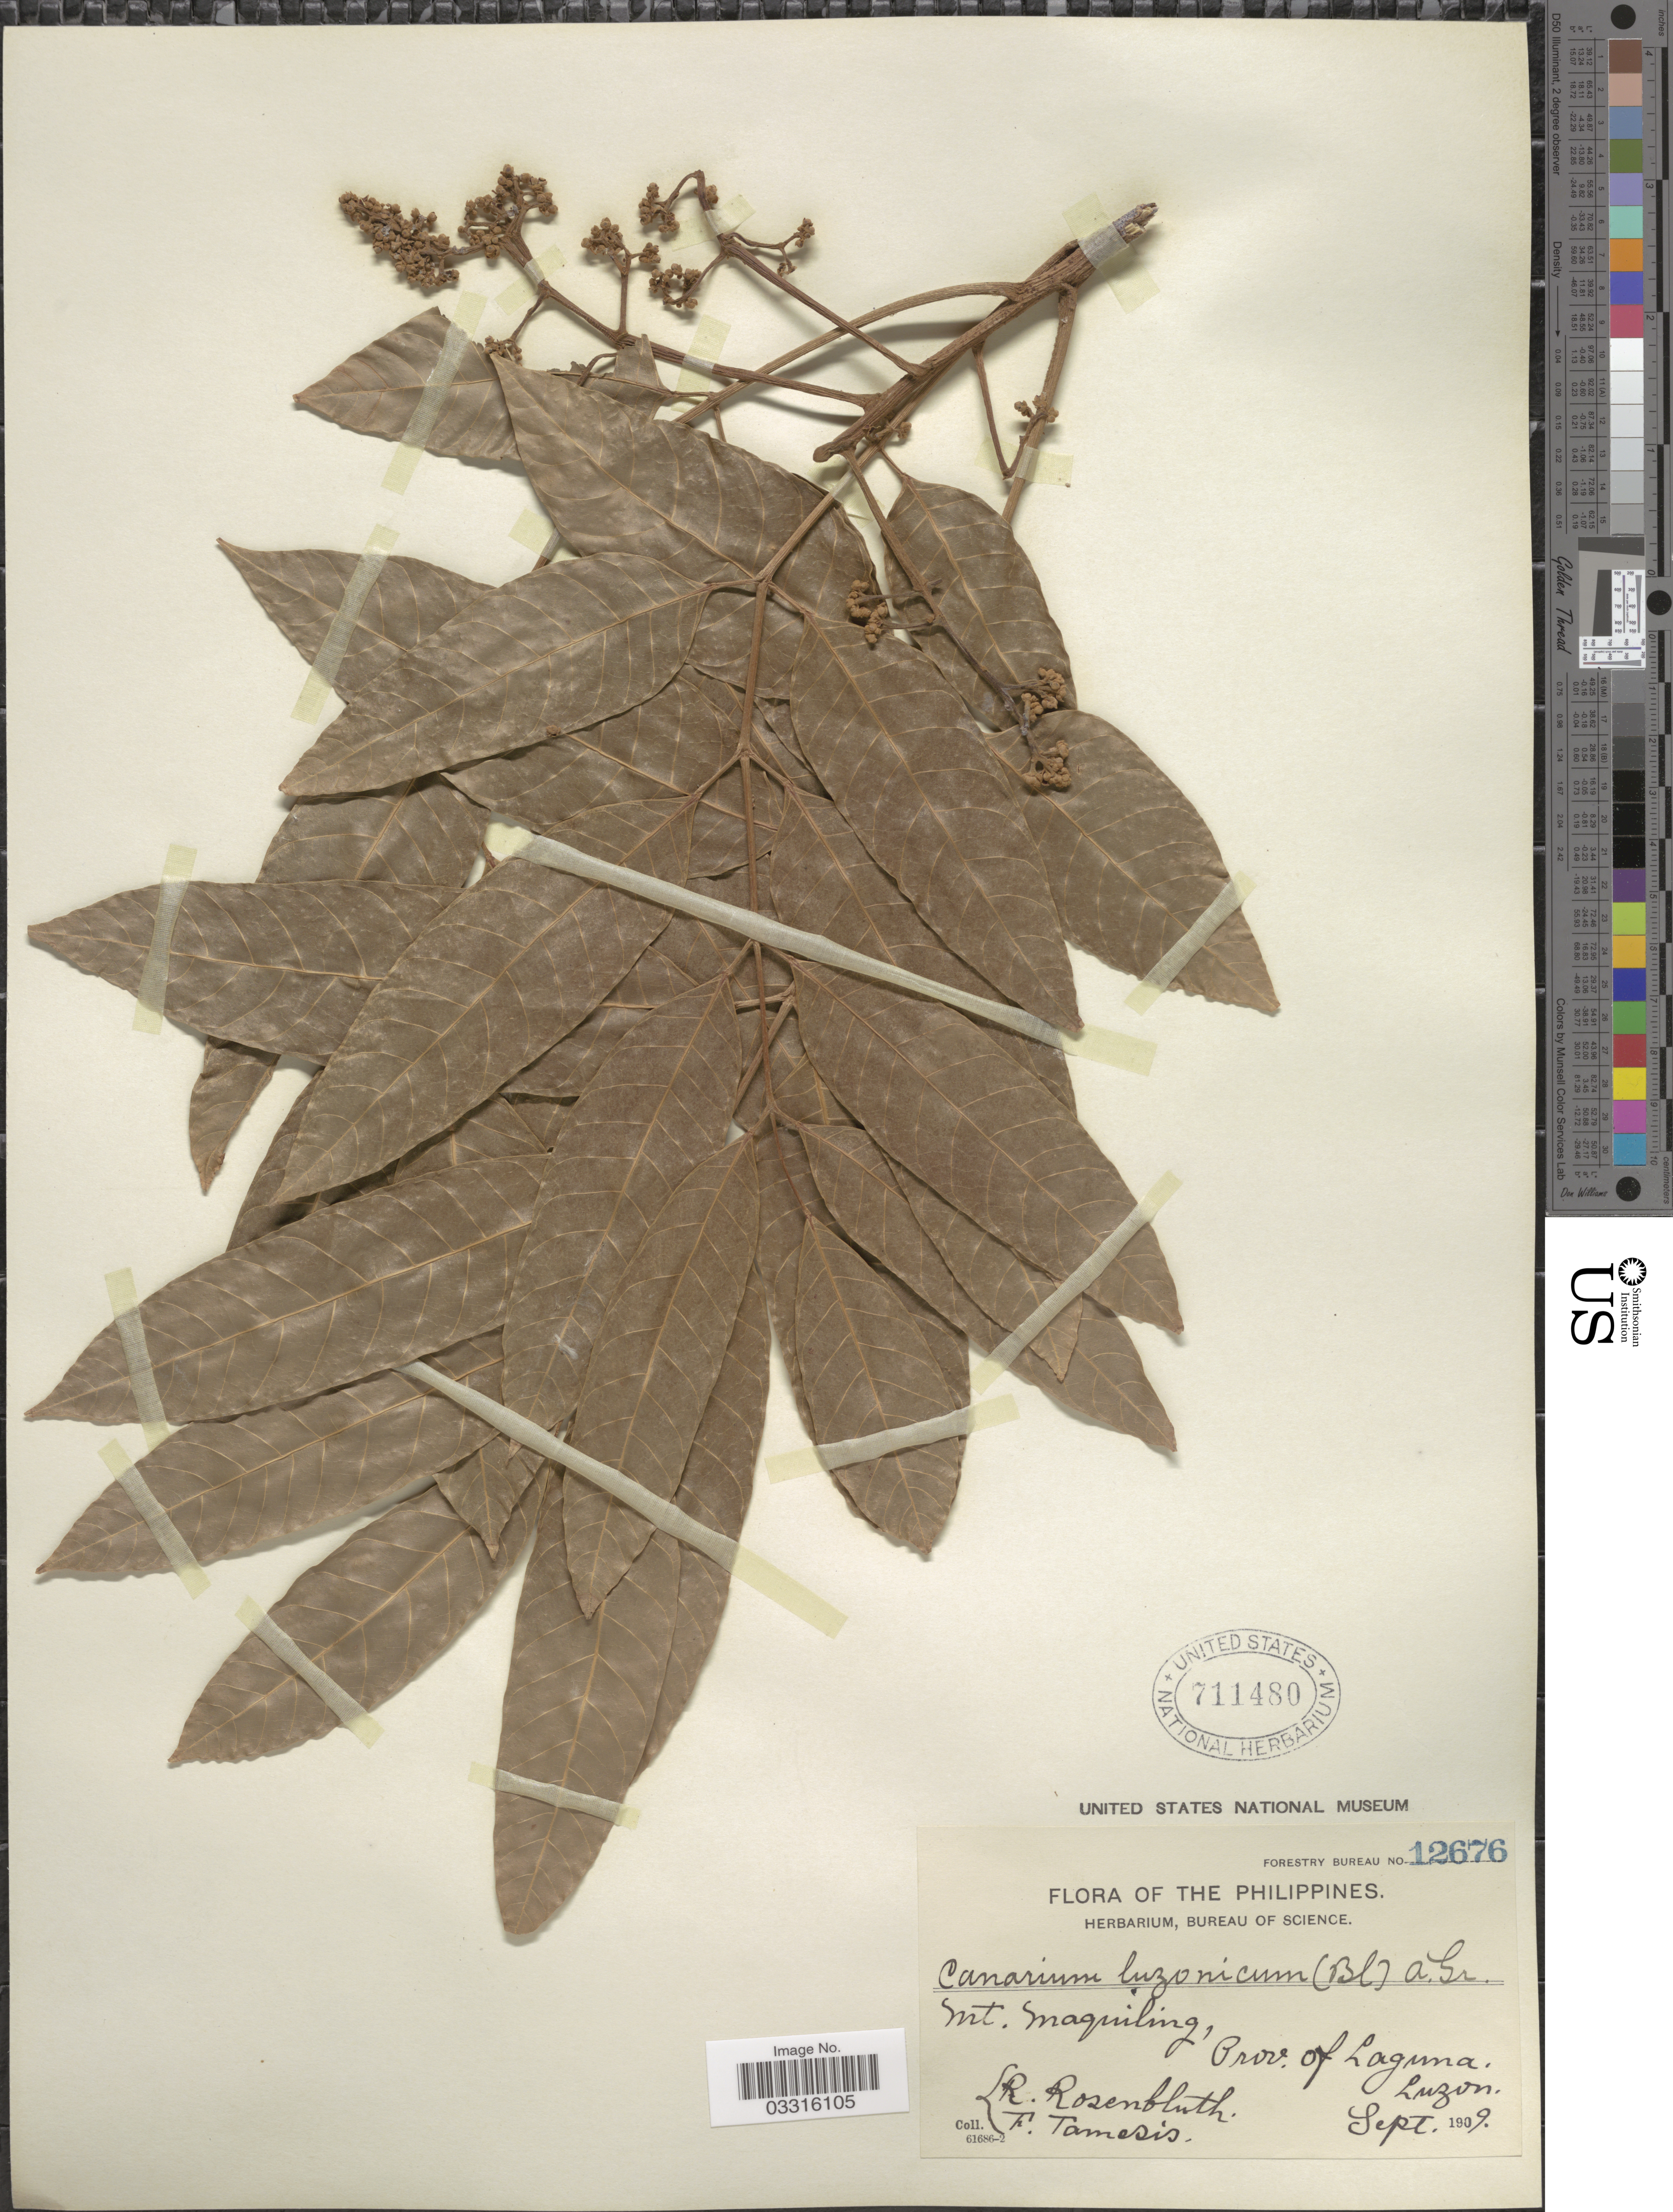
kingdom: Plantae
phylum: Tracheophyta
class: Magnoliopsida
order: Sapindales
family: Burseraceae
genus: Canarium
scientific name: Canarium luzonicum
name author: (Blume) A. Gray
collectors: R. Rosenbluth & F. Tamesis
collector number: Forestry Bureau 12676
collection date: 1909-09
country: Philippines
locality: Mt. Maquiling, Prov. of Laguna, Luzon.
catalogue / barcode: US 711480